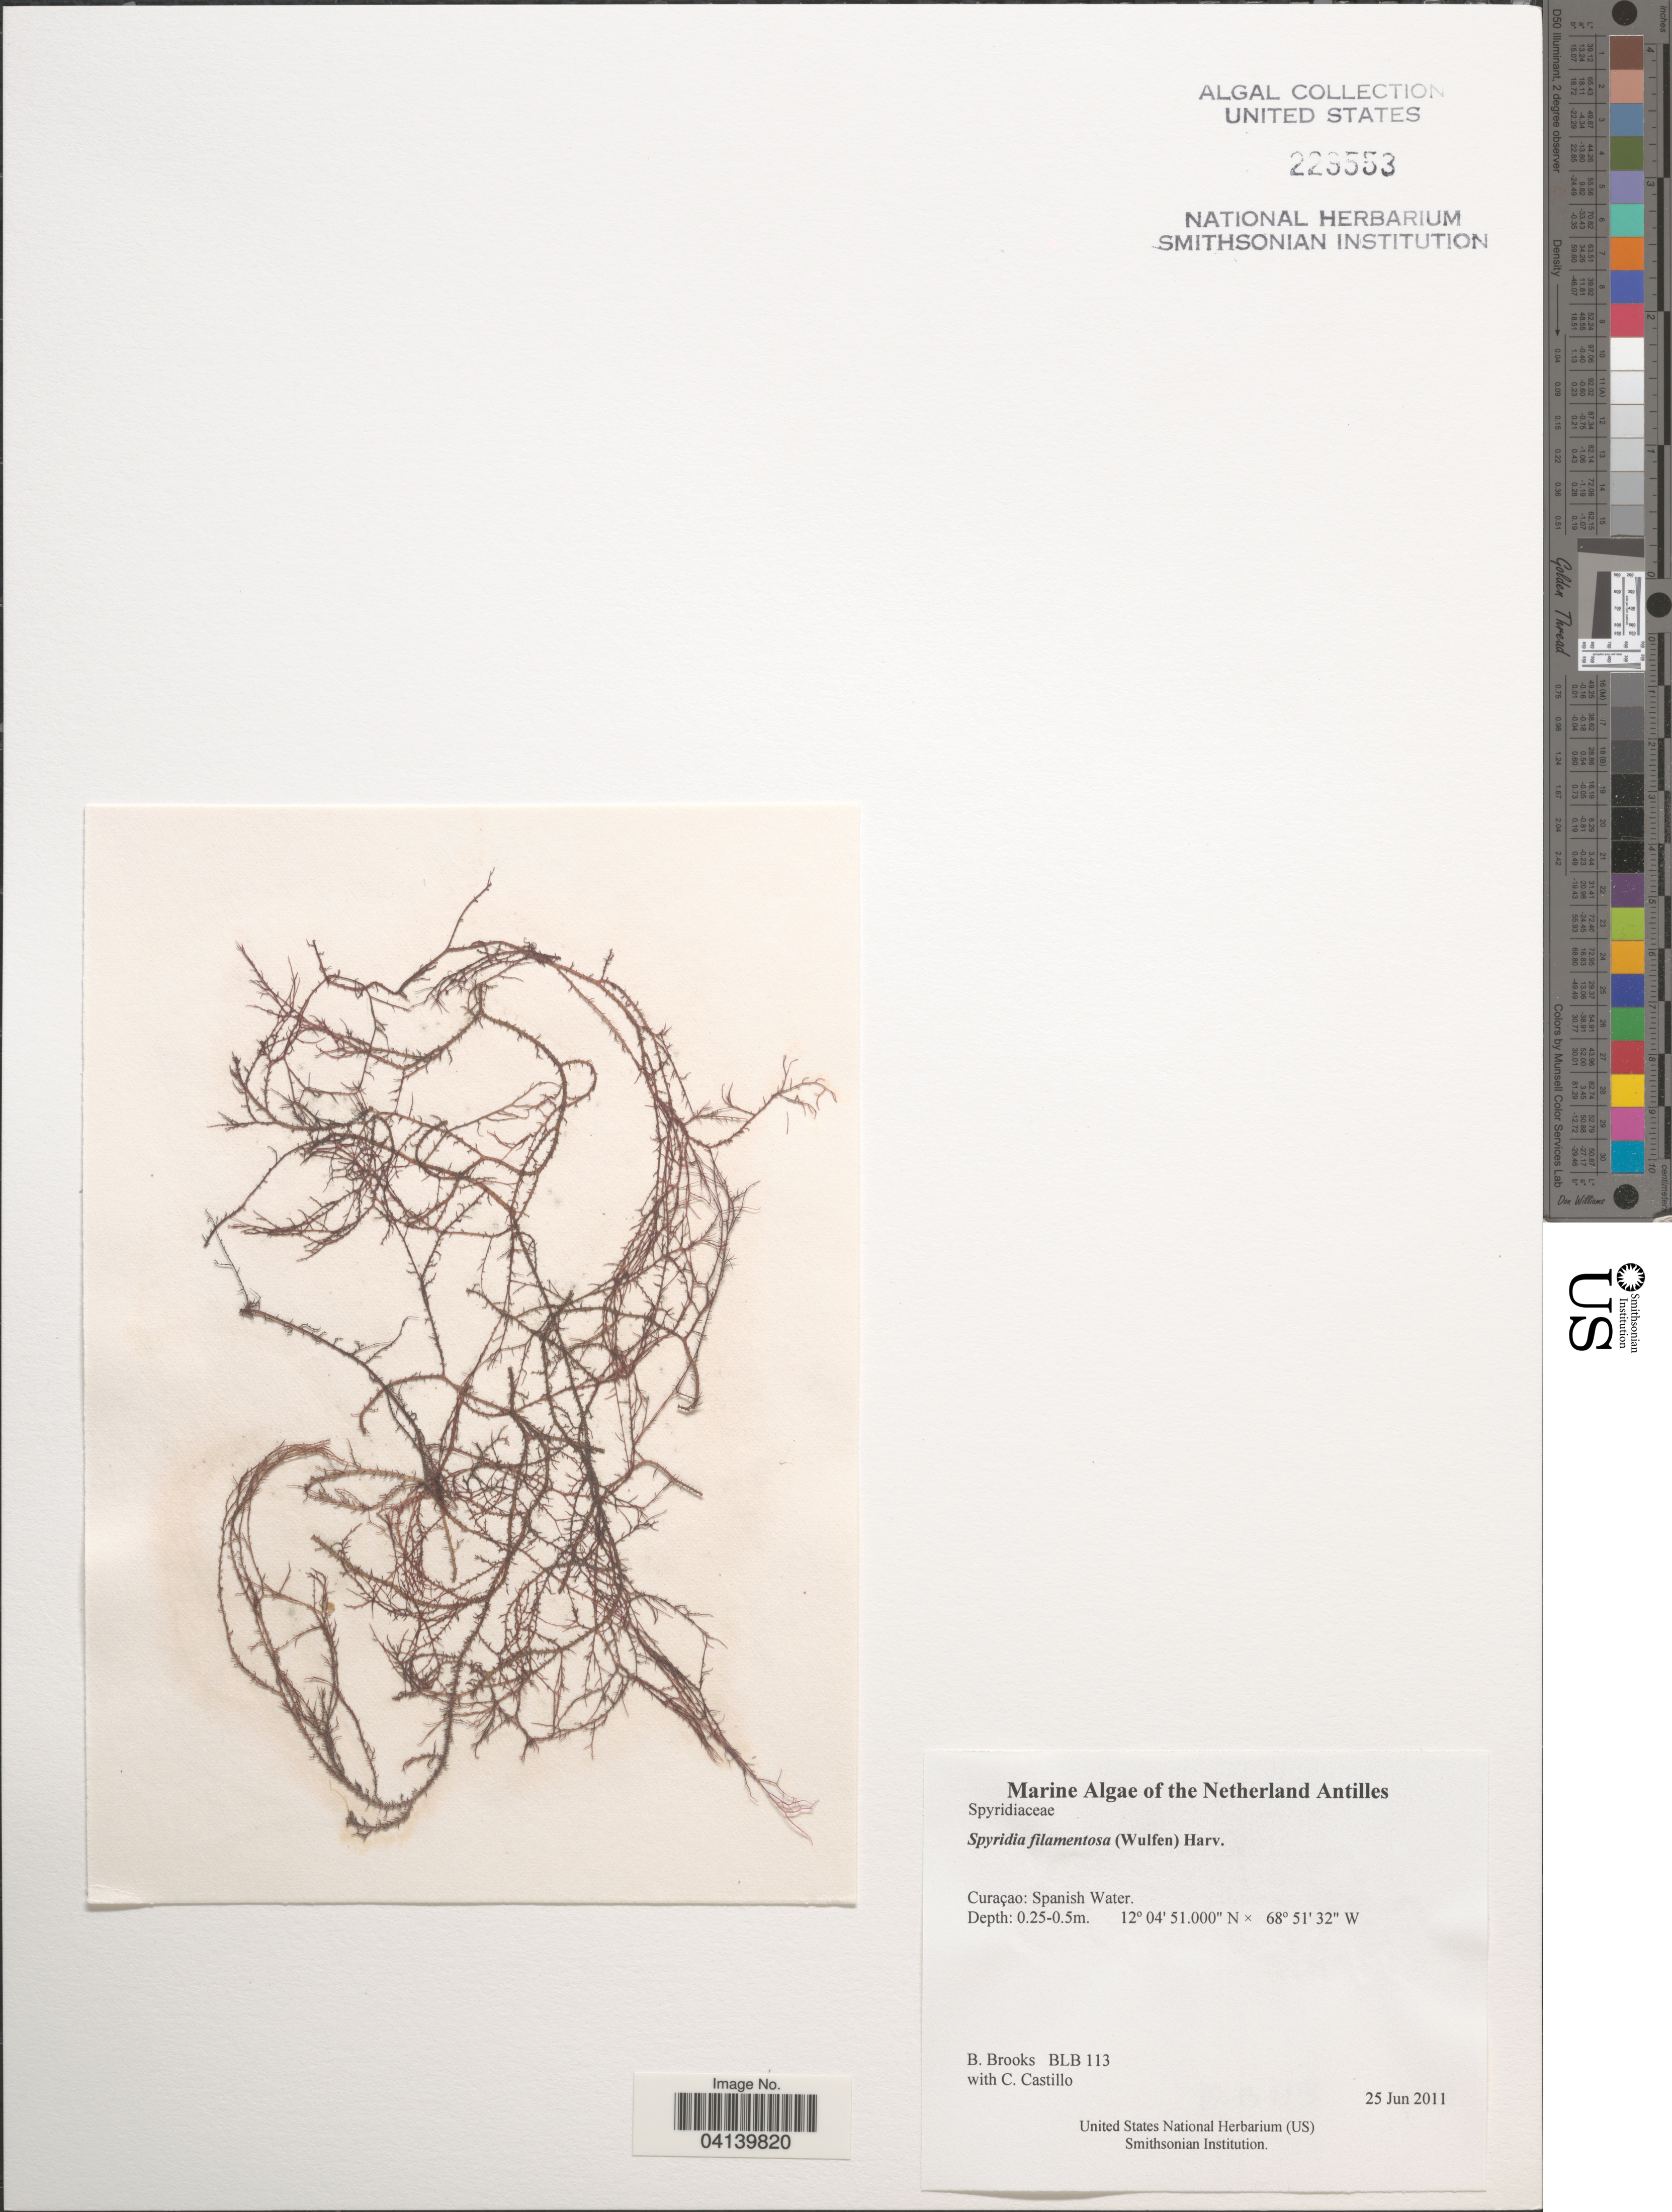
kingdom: Plantae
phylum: Rhodophyta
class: Florideophyceae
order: Ceramiales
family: Spyridiaceae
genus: Spyridia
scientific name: Spyridia filamentosa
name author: (Wulfen) Harv.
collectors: B. Brooks & C. Castillo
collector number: BLB 113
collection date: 2011-06-25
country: Curaçao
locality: The Netherland Antilles. Spanish Water.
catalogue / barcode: US 229553